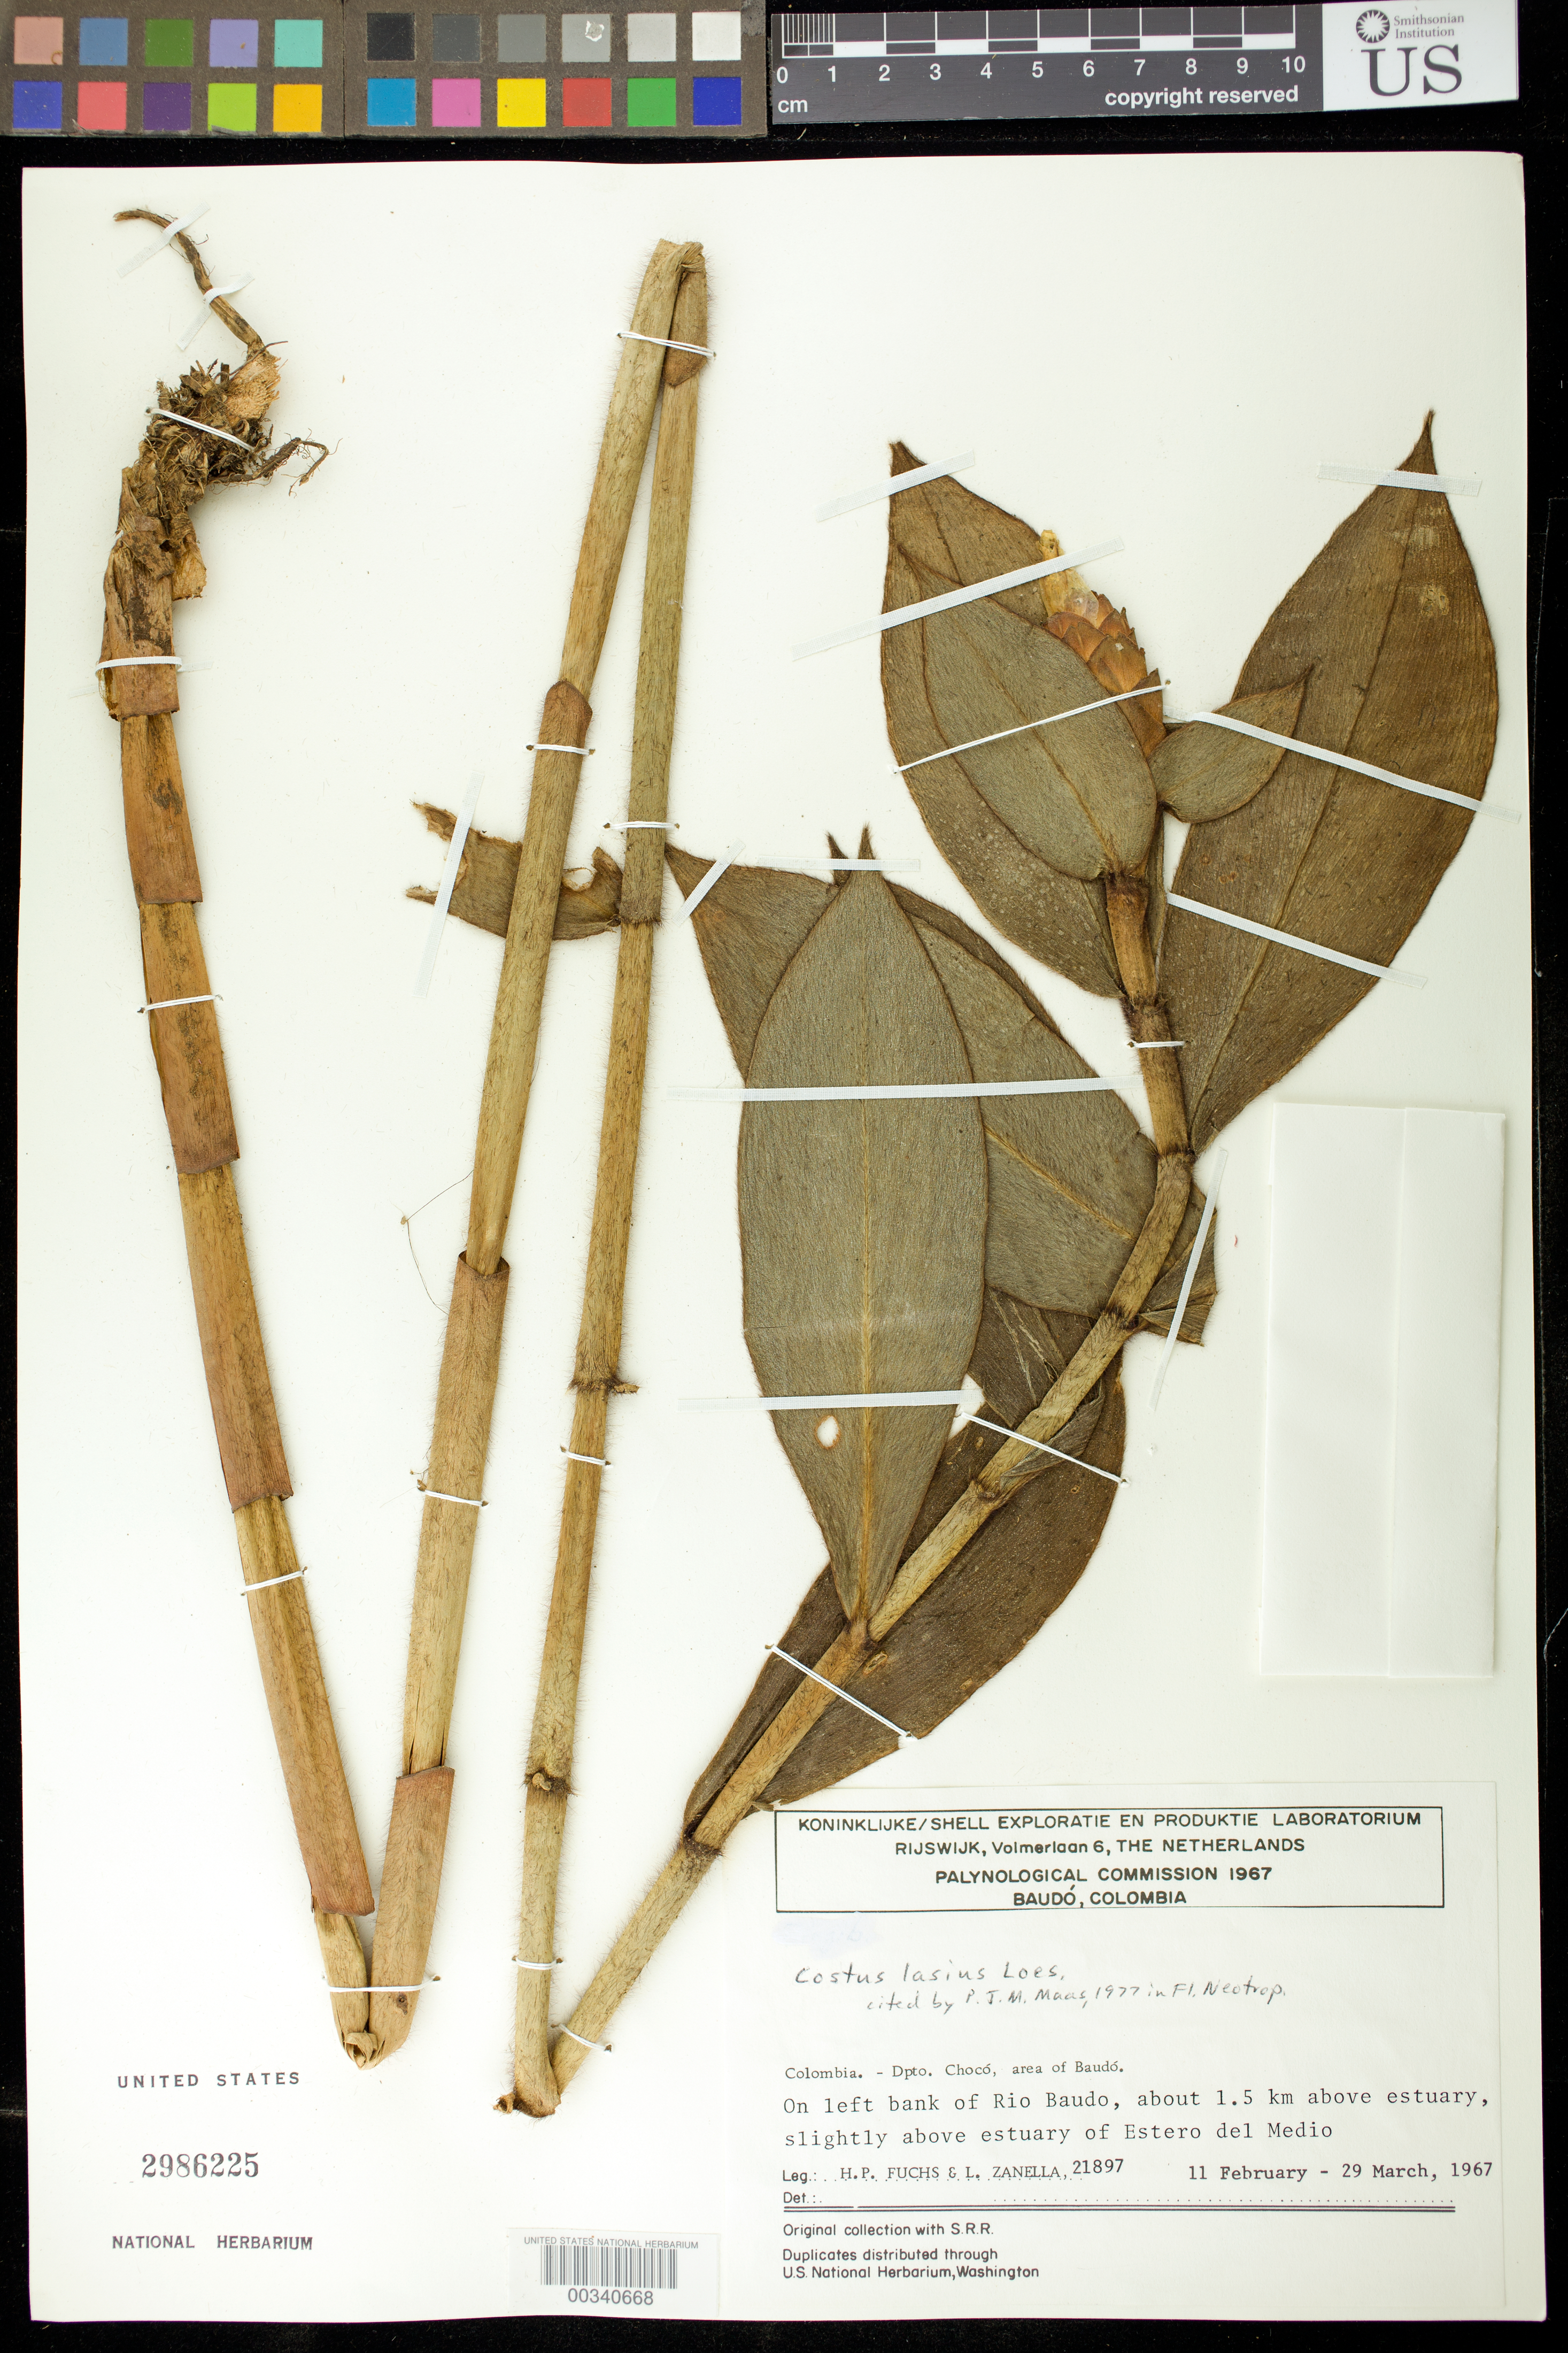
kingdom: Plantae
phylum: Tracheophyta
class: Liliopsida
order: Zingiberales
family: Costaceae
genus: Costus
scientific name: Costus lasius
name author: Loes.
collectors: H. P. Fuchs & L. Zanella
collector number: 21897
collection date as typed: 11 Feb 1967 to 29 Mar 1967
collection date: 1967-02-11/1967-03-29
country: Colombia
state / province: Chocó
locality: Area of Baudo, on left bank of Rio Baudo, about 1.5 km above estuary, slightly above estuary of Estero del Medio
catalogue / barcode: US 2986225